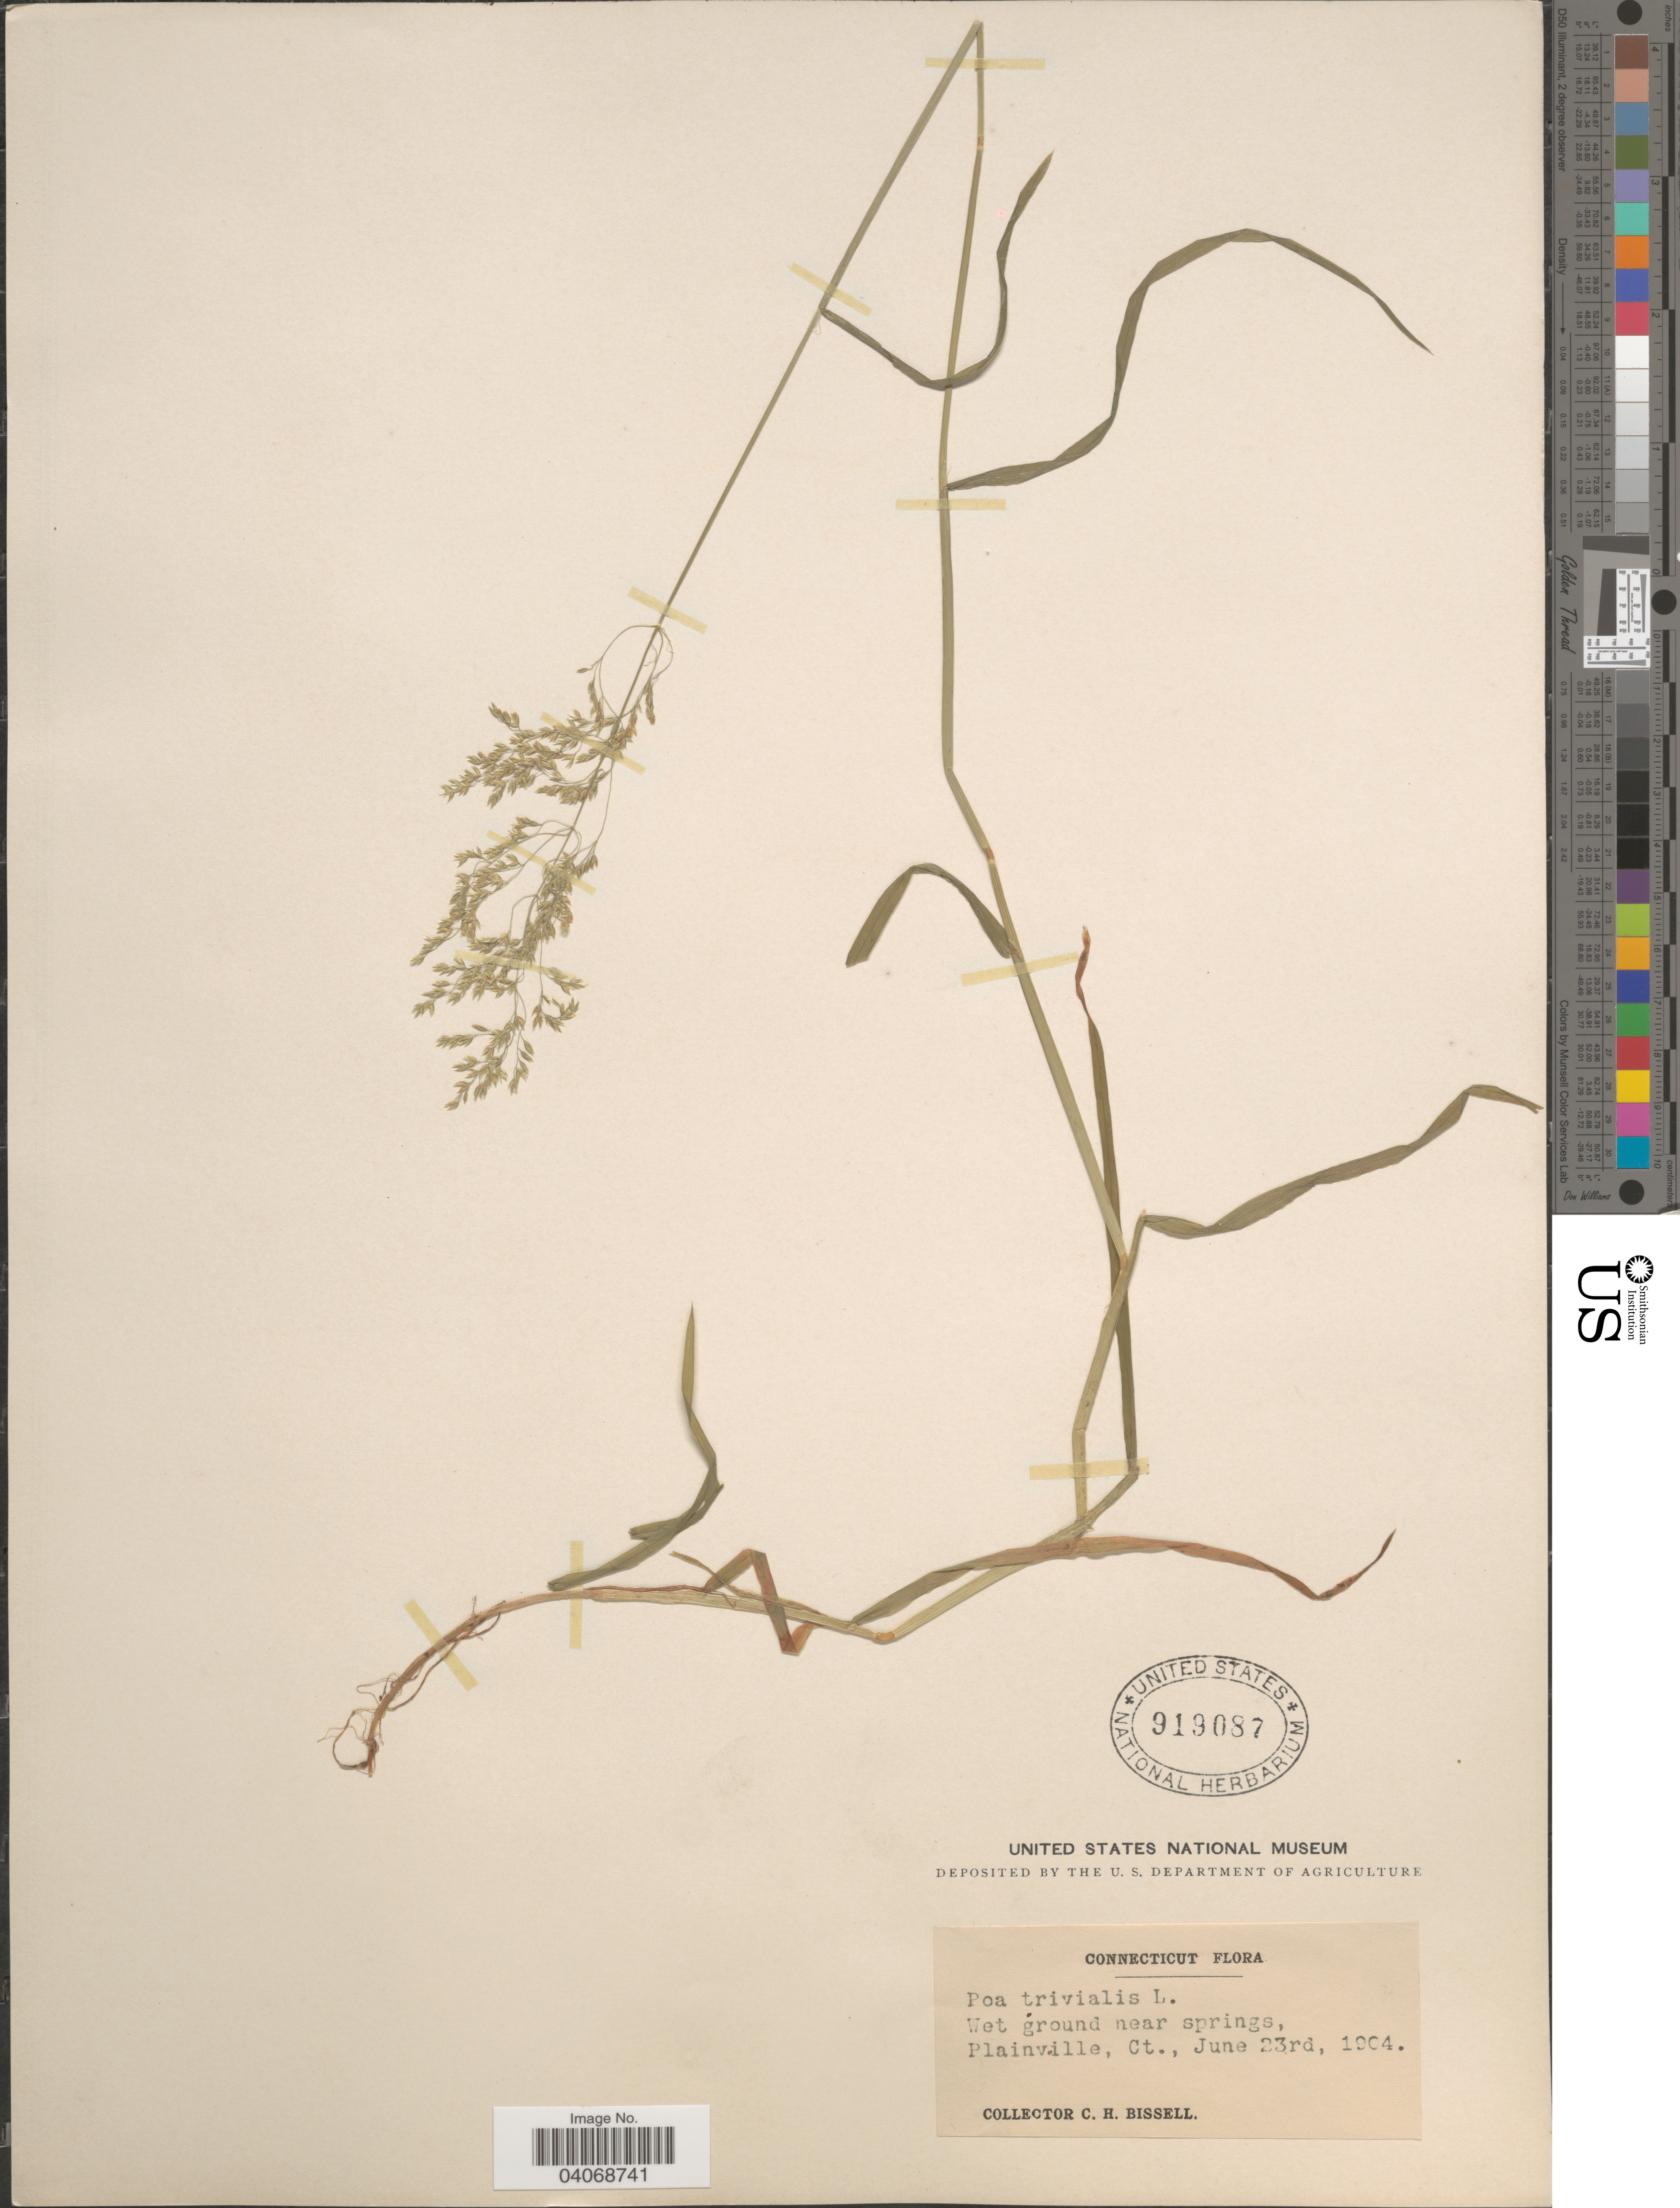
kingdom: Plantae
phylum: Tracheophyta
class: Liliopsida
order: Poales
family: Poaceae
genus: Poa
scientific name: Poa trivialis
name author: L.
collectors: C. Bissell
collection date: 1904-06-23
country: United States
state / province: Connecticut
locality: Wet ground near springs, Plainville.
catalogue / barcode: US 919087